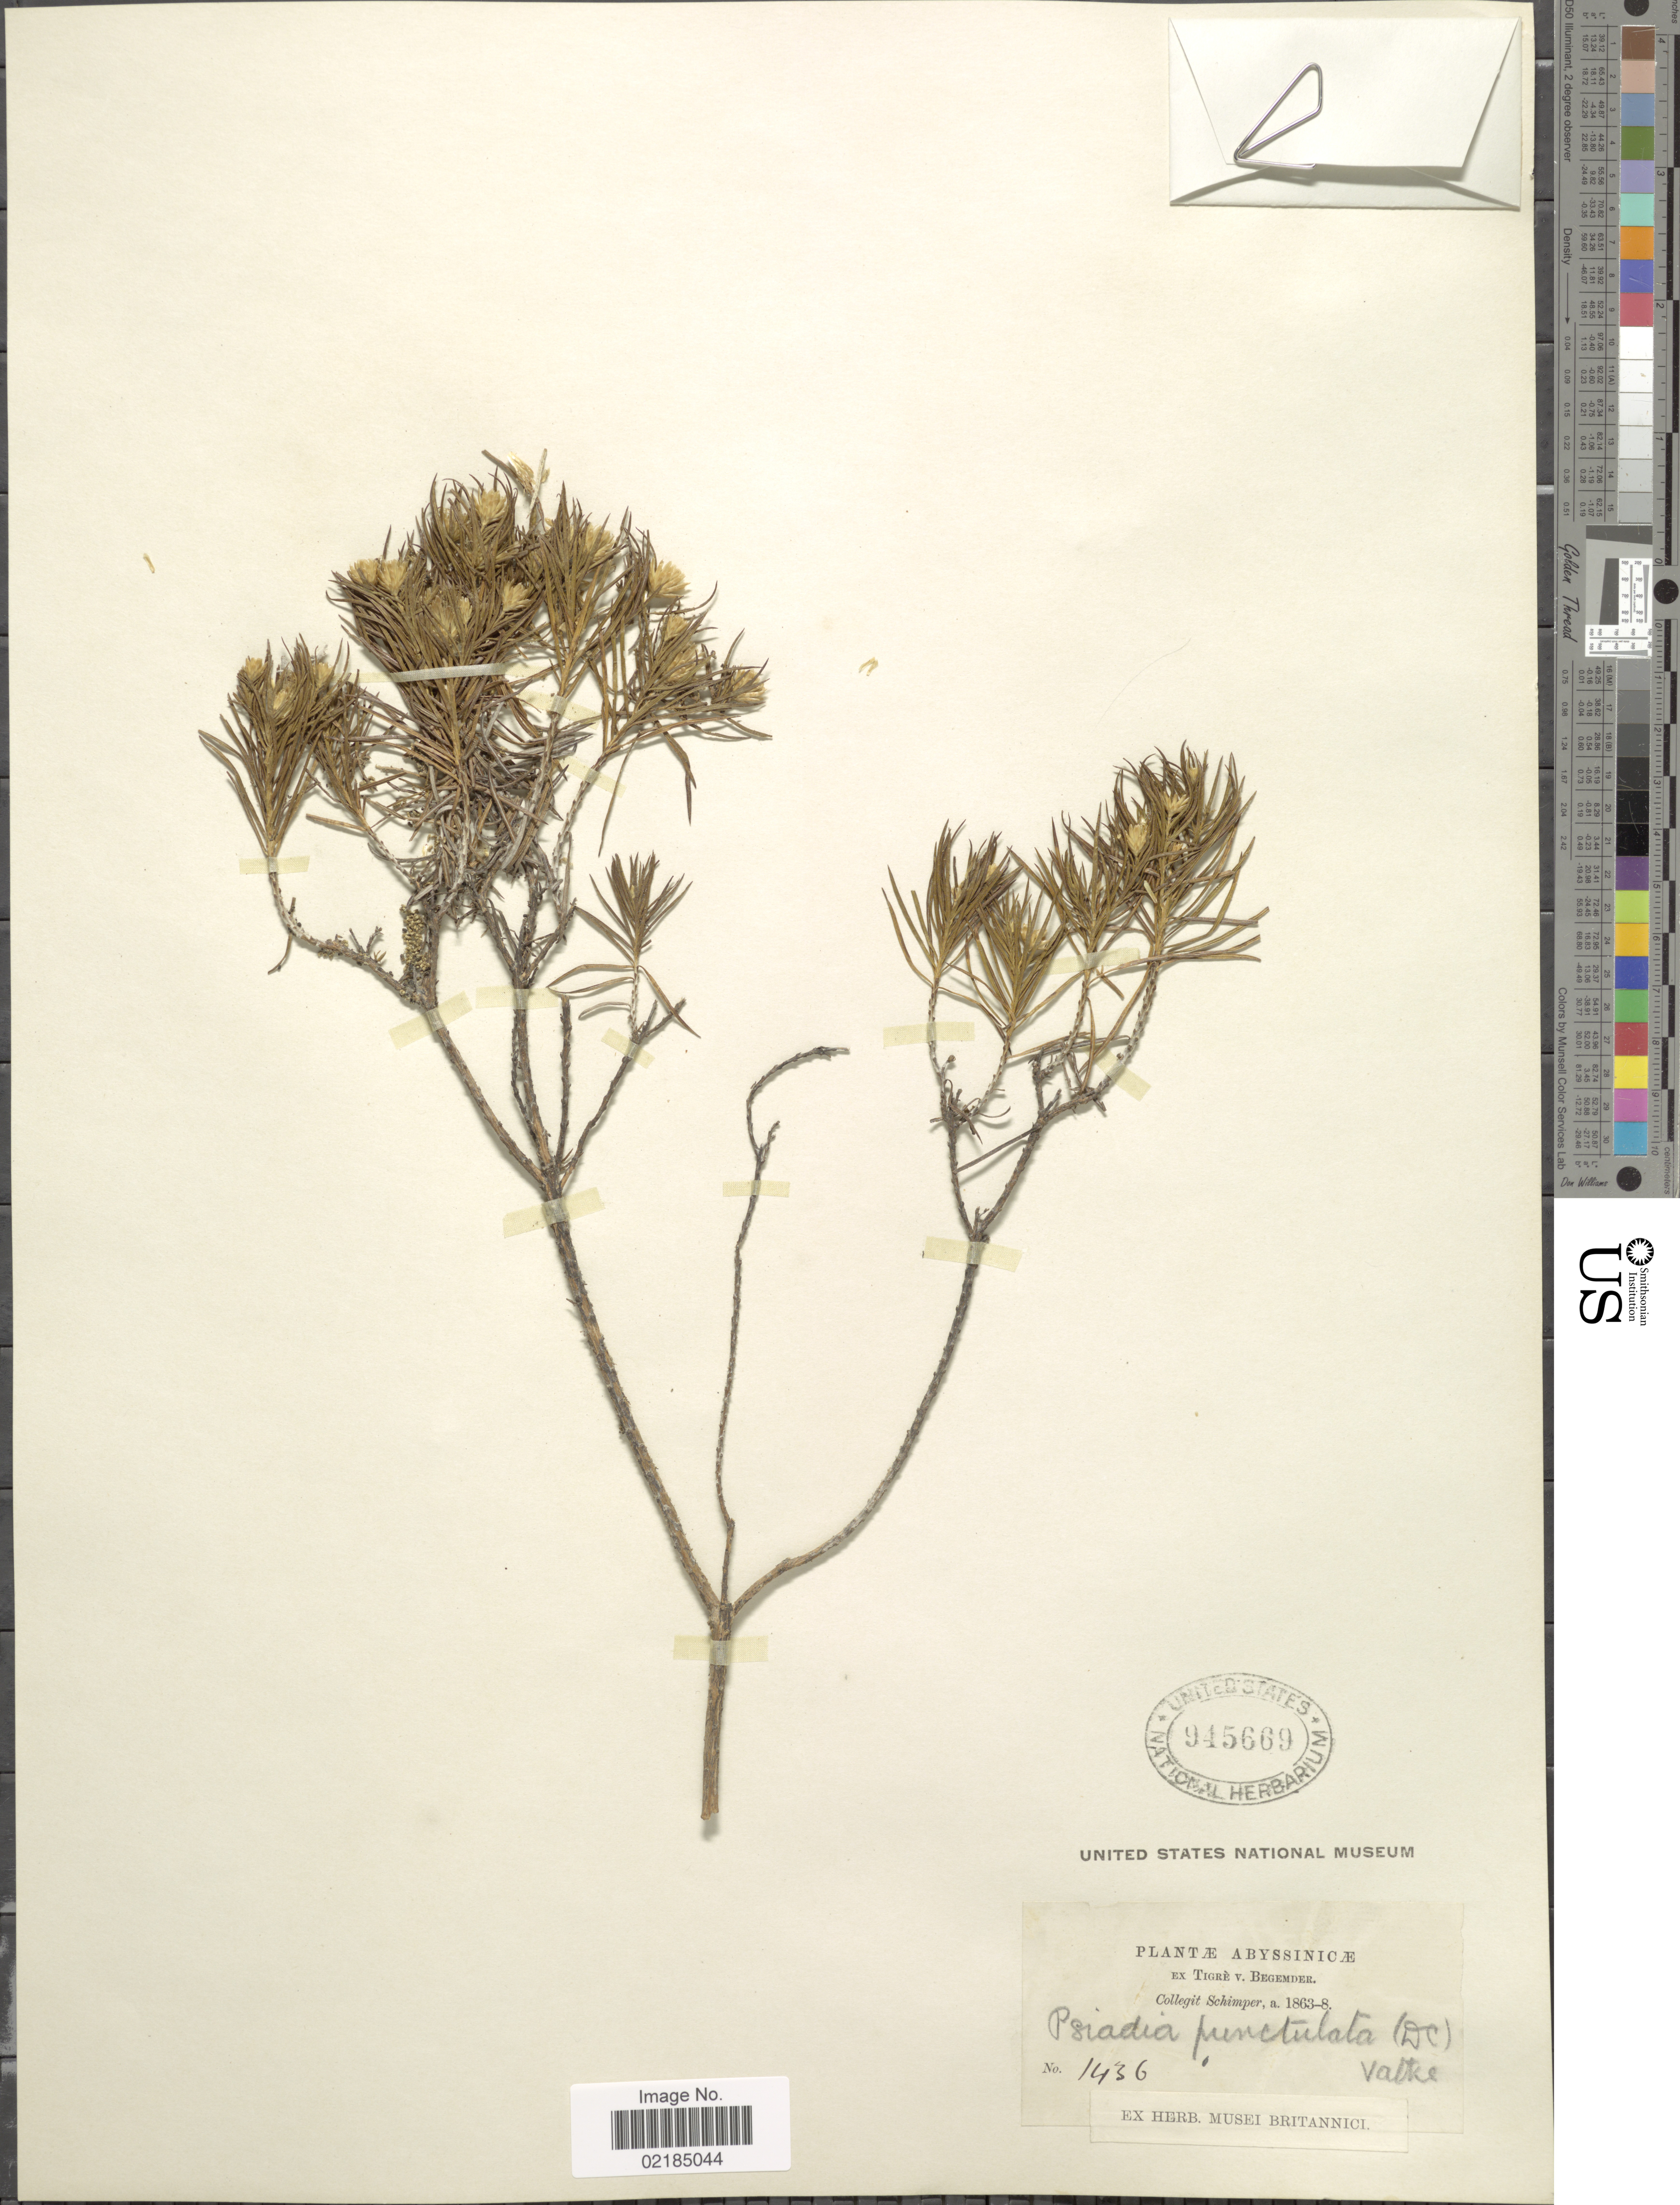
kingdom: Plantae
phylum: Tracheophyta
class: Magnoliopsida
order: Asterales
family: Asteraceae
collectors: -. Schimper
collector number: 1436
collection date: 1863/1868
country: Eritrea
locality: Abyssinicæ, ex Tigrrè v. Begemder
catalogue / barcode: US 945669